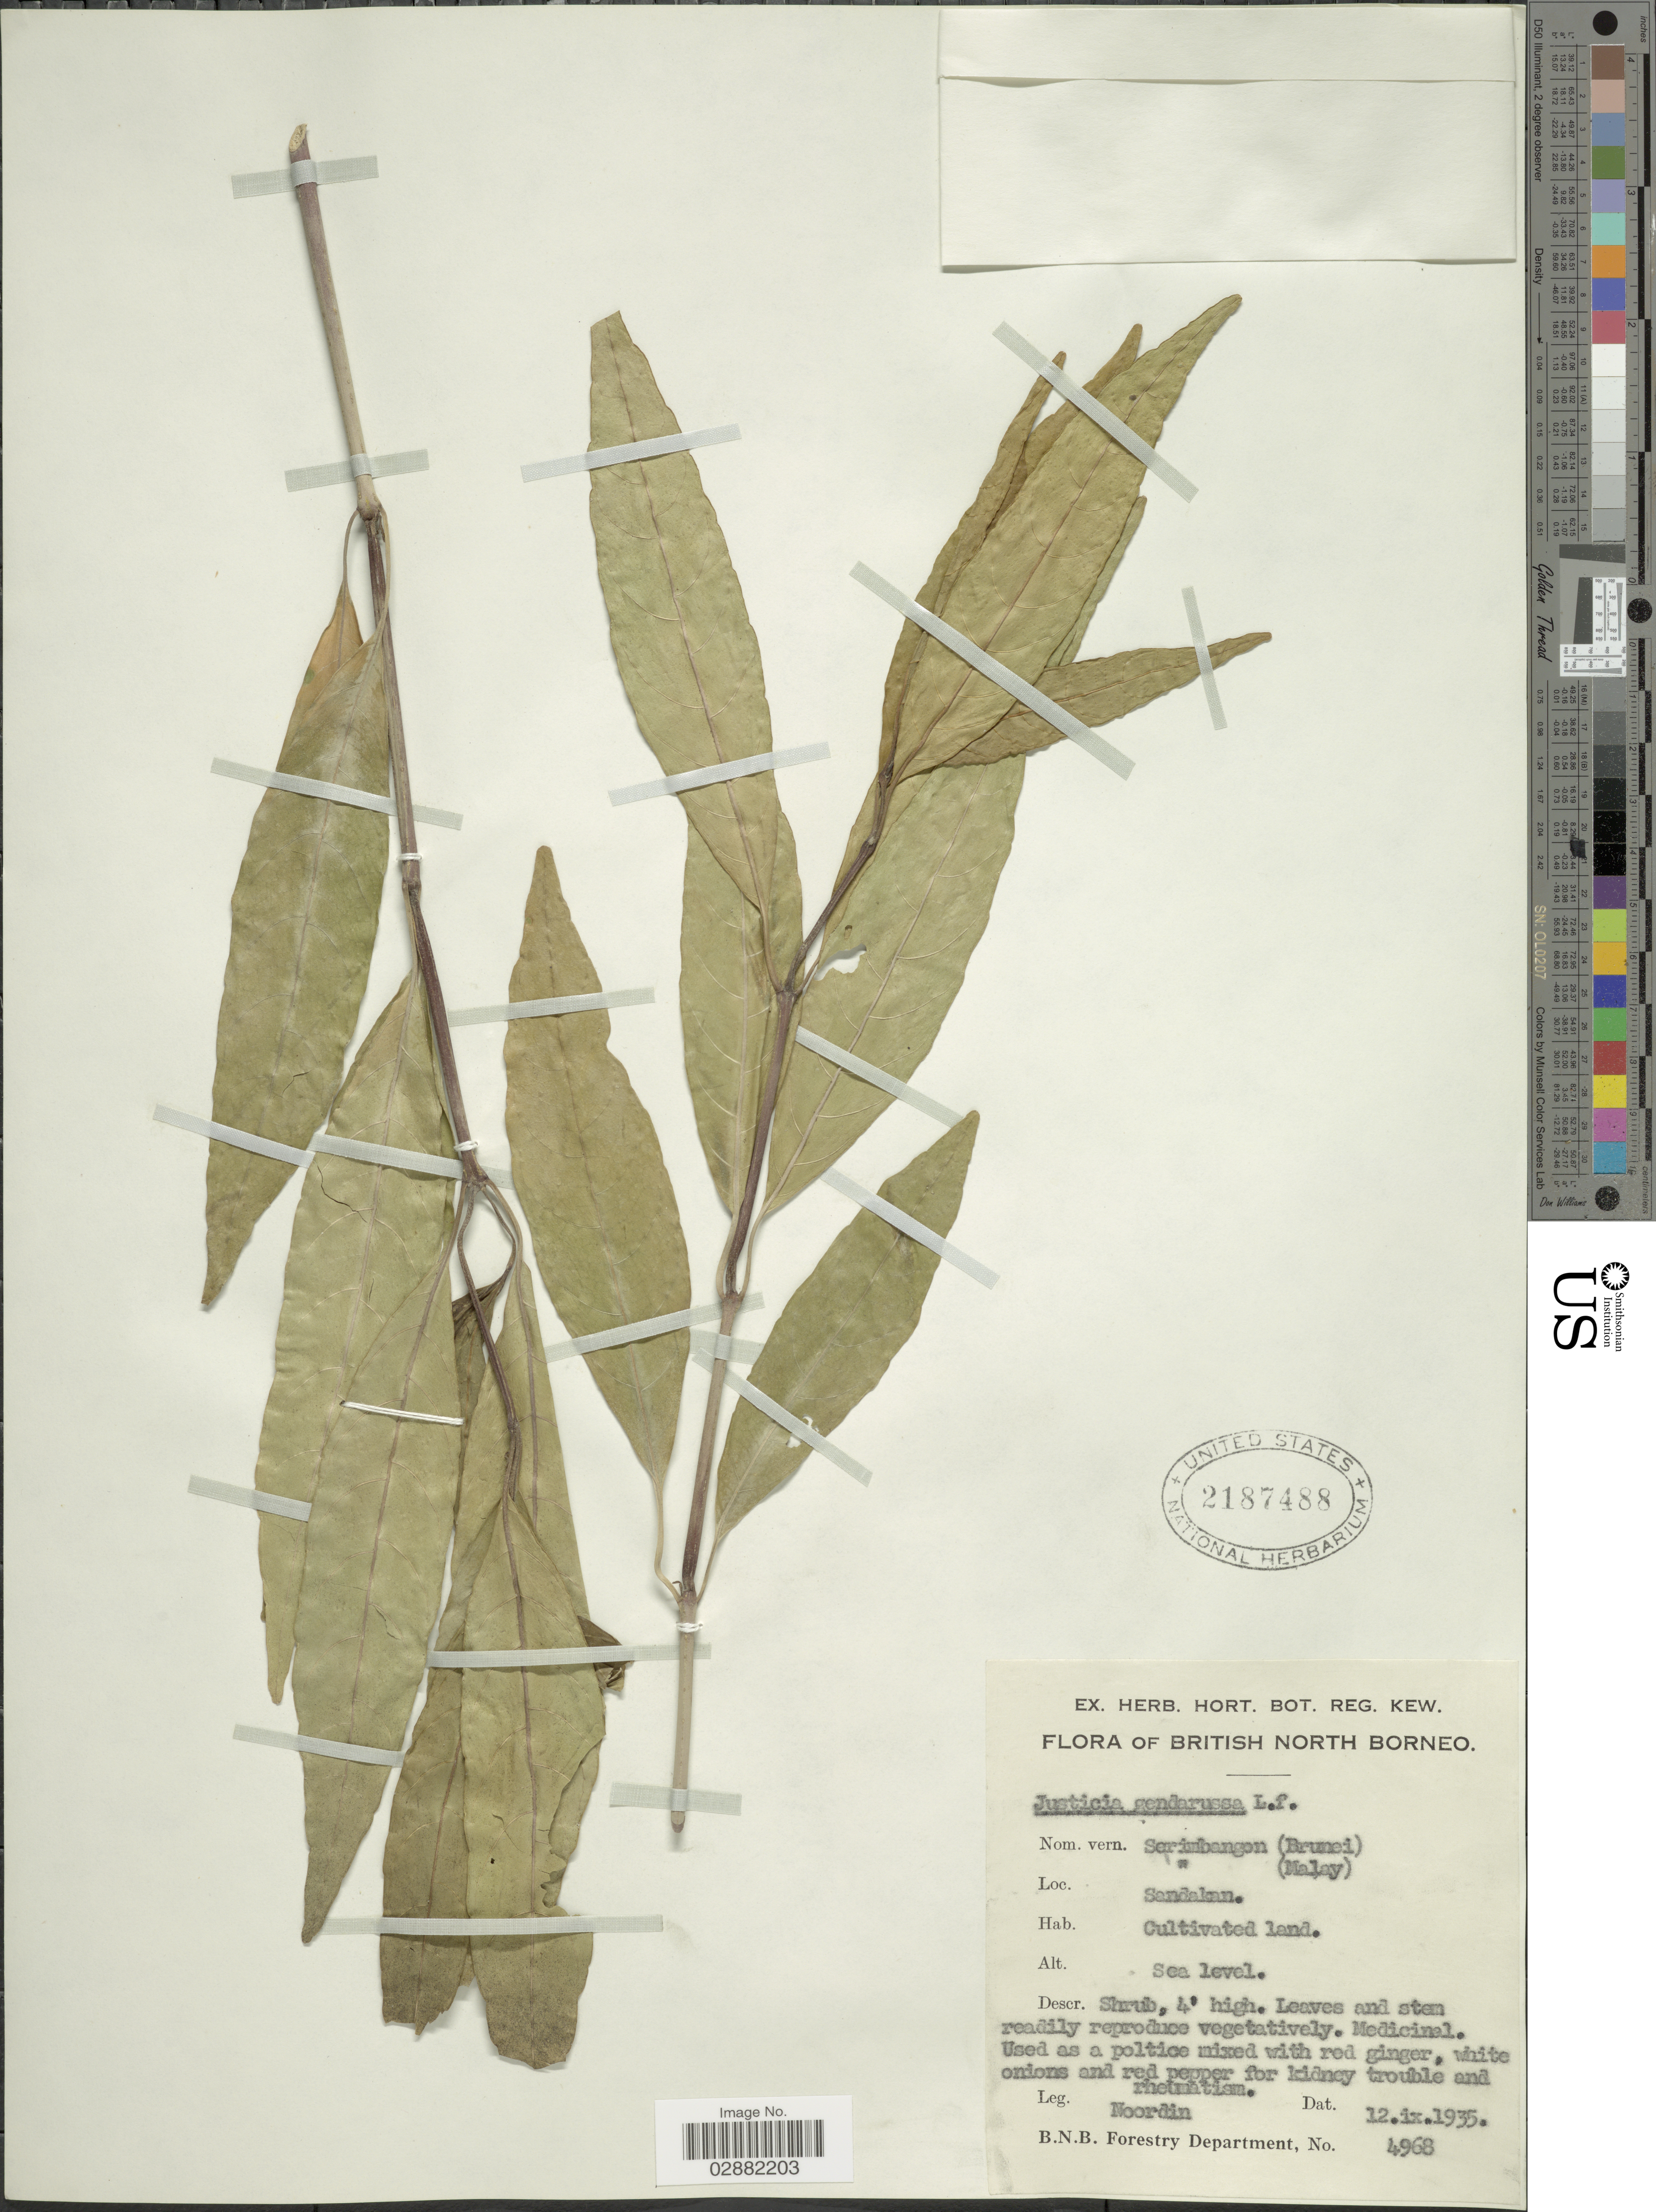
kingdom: Plantae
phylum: Tracheophyta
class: Magnoliopsida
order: Lamiales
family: Acanthaceae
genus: Justicia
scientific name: Justicia gendarussa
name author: Burm. f.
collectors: -. Noordin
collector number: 4968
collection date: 1935-09-12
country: Malaysia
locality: British North Borneo. Sandakan.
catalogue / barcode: US 2187488